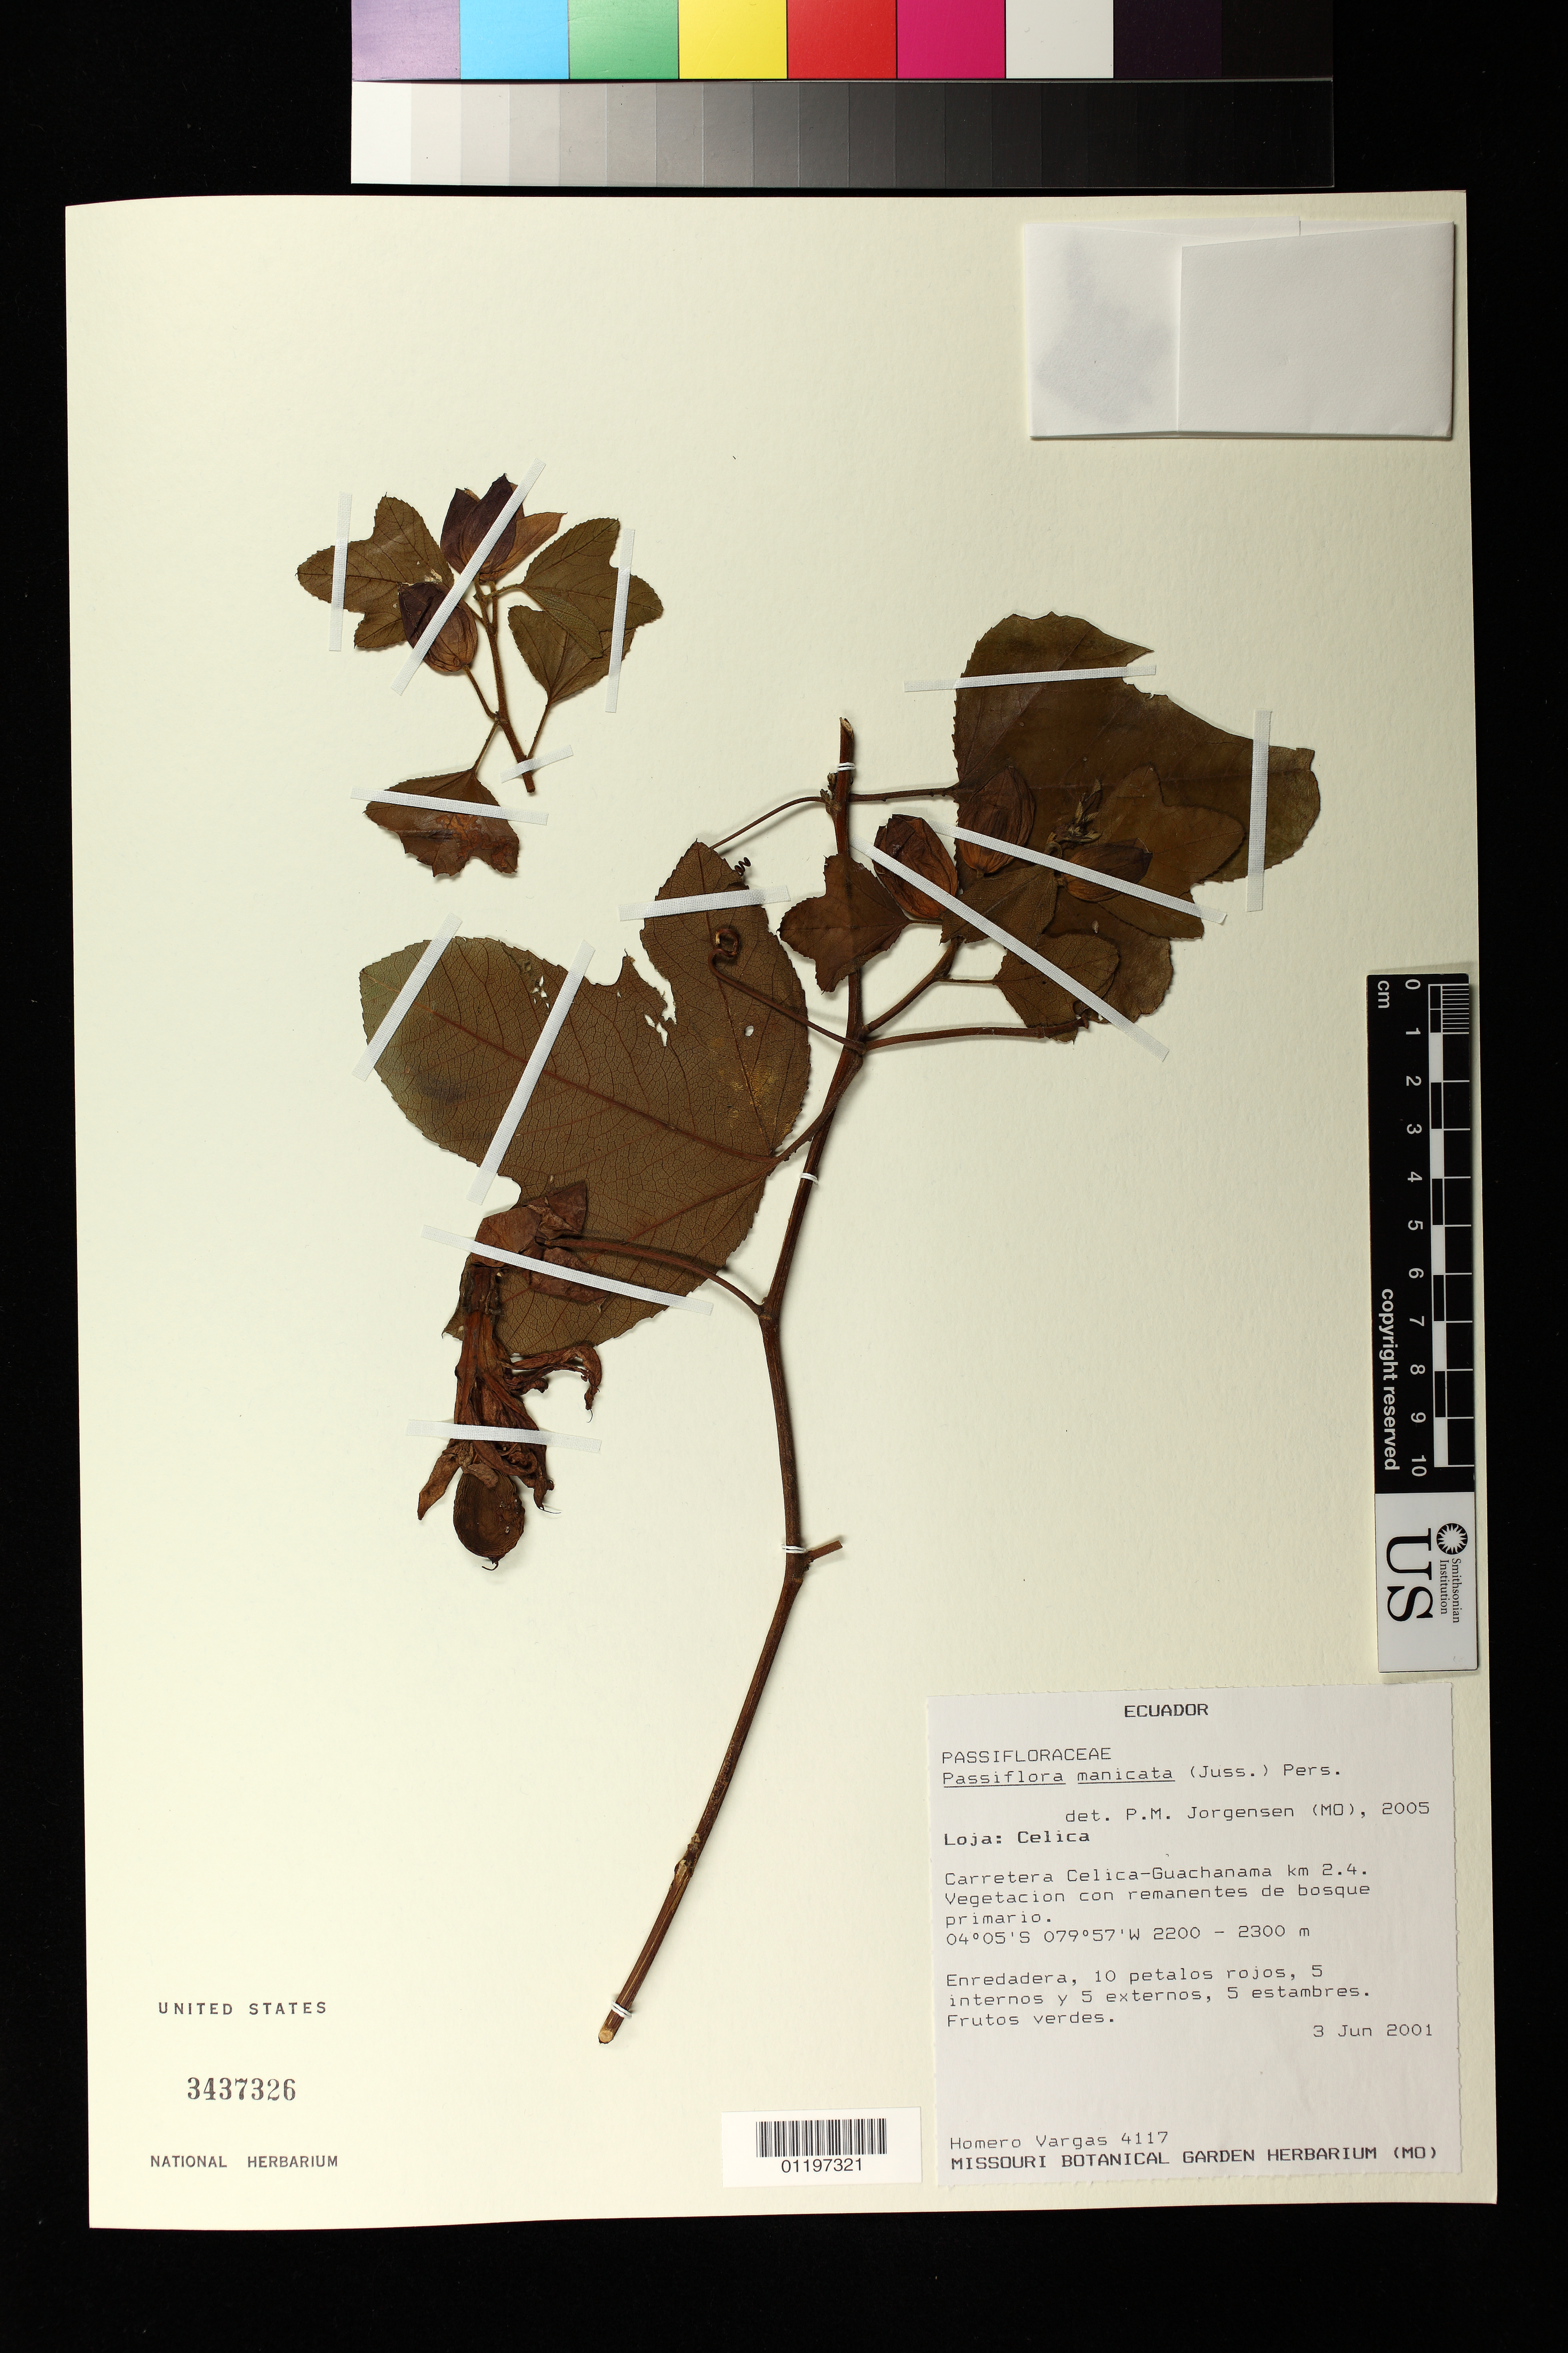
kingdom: Plantae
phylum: Tracheophyta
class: Magnoliopsida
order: Malpighiales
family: Passifloraceae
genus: Passiflora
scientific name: Passiflora manicata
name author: (Juss.) Pers.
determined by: Jørgensen, Per M., (MO), Missouri Botanical Garden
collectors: H. Vargas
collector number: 4117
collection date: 2001-06-03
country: Ecuador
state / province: Loja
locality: Carretera Celica-Guachnama km. 2.4.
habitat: Vegetacion con remanentes de bosque primario.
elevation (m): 2200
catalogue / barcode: US 3437326